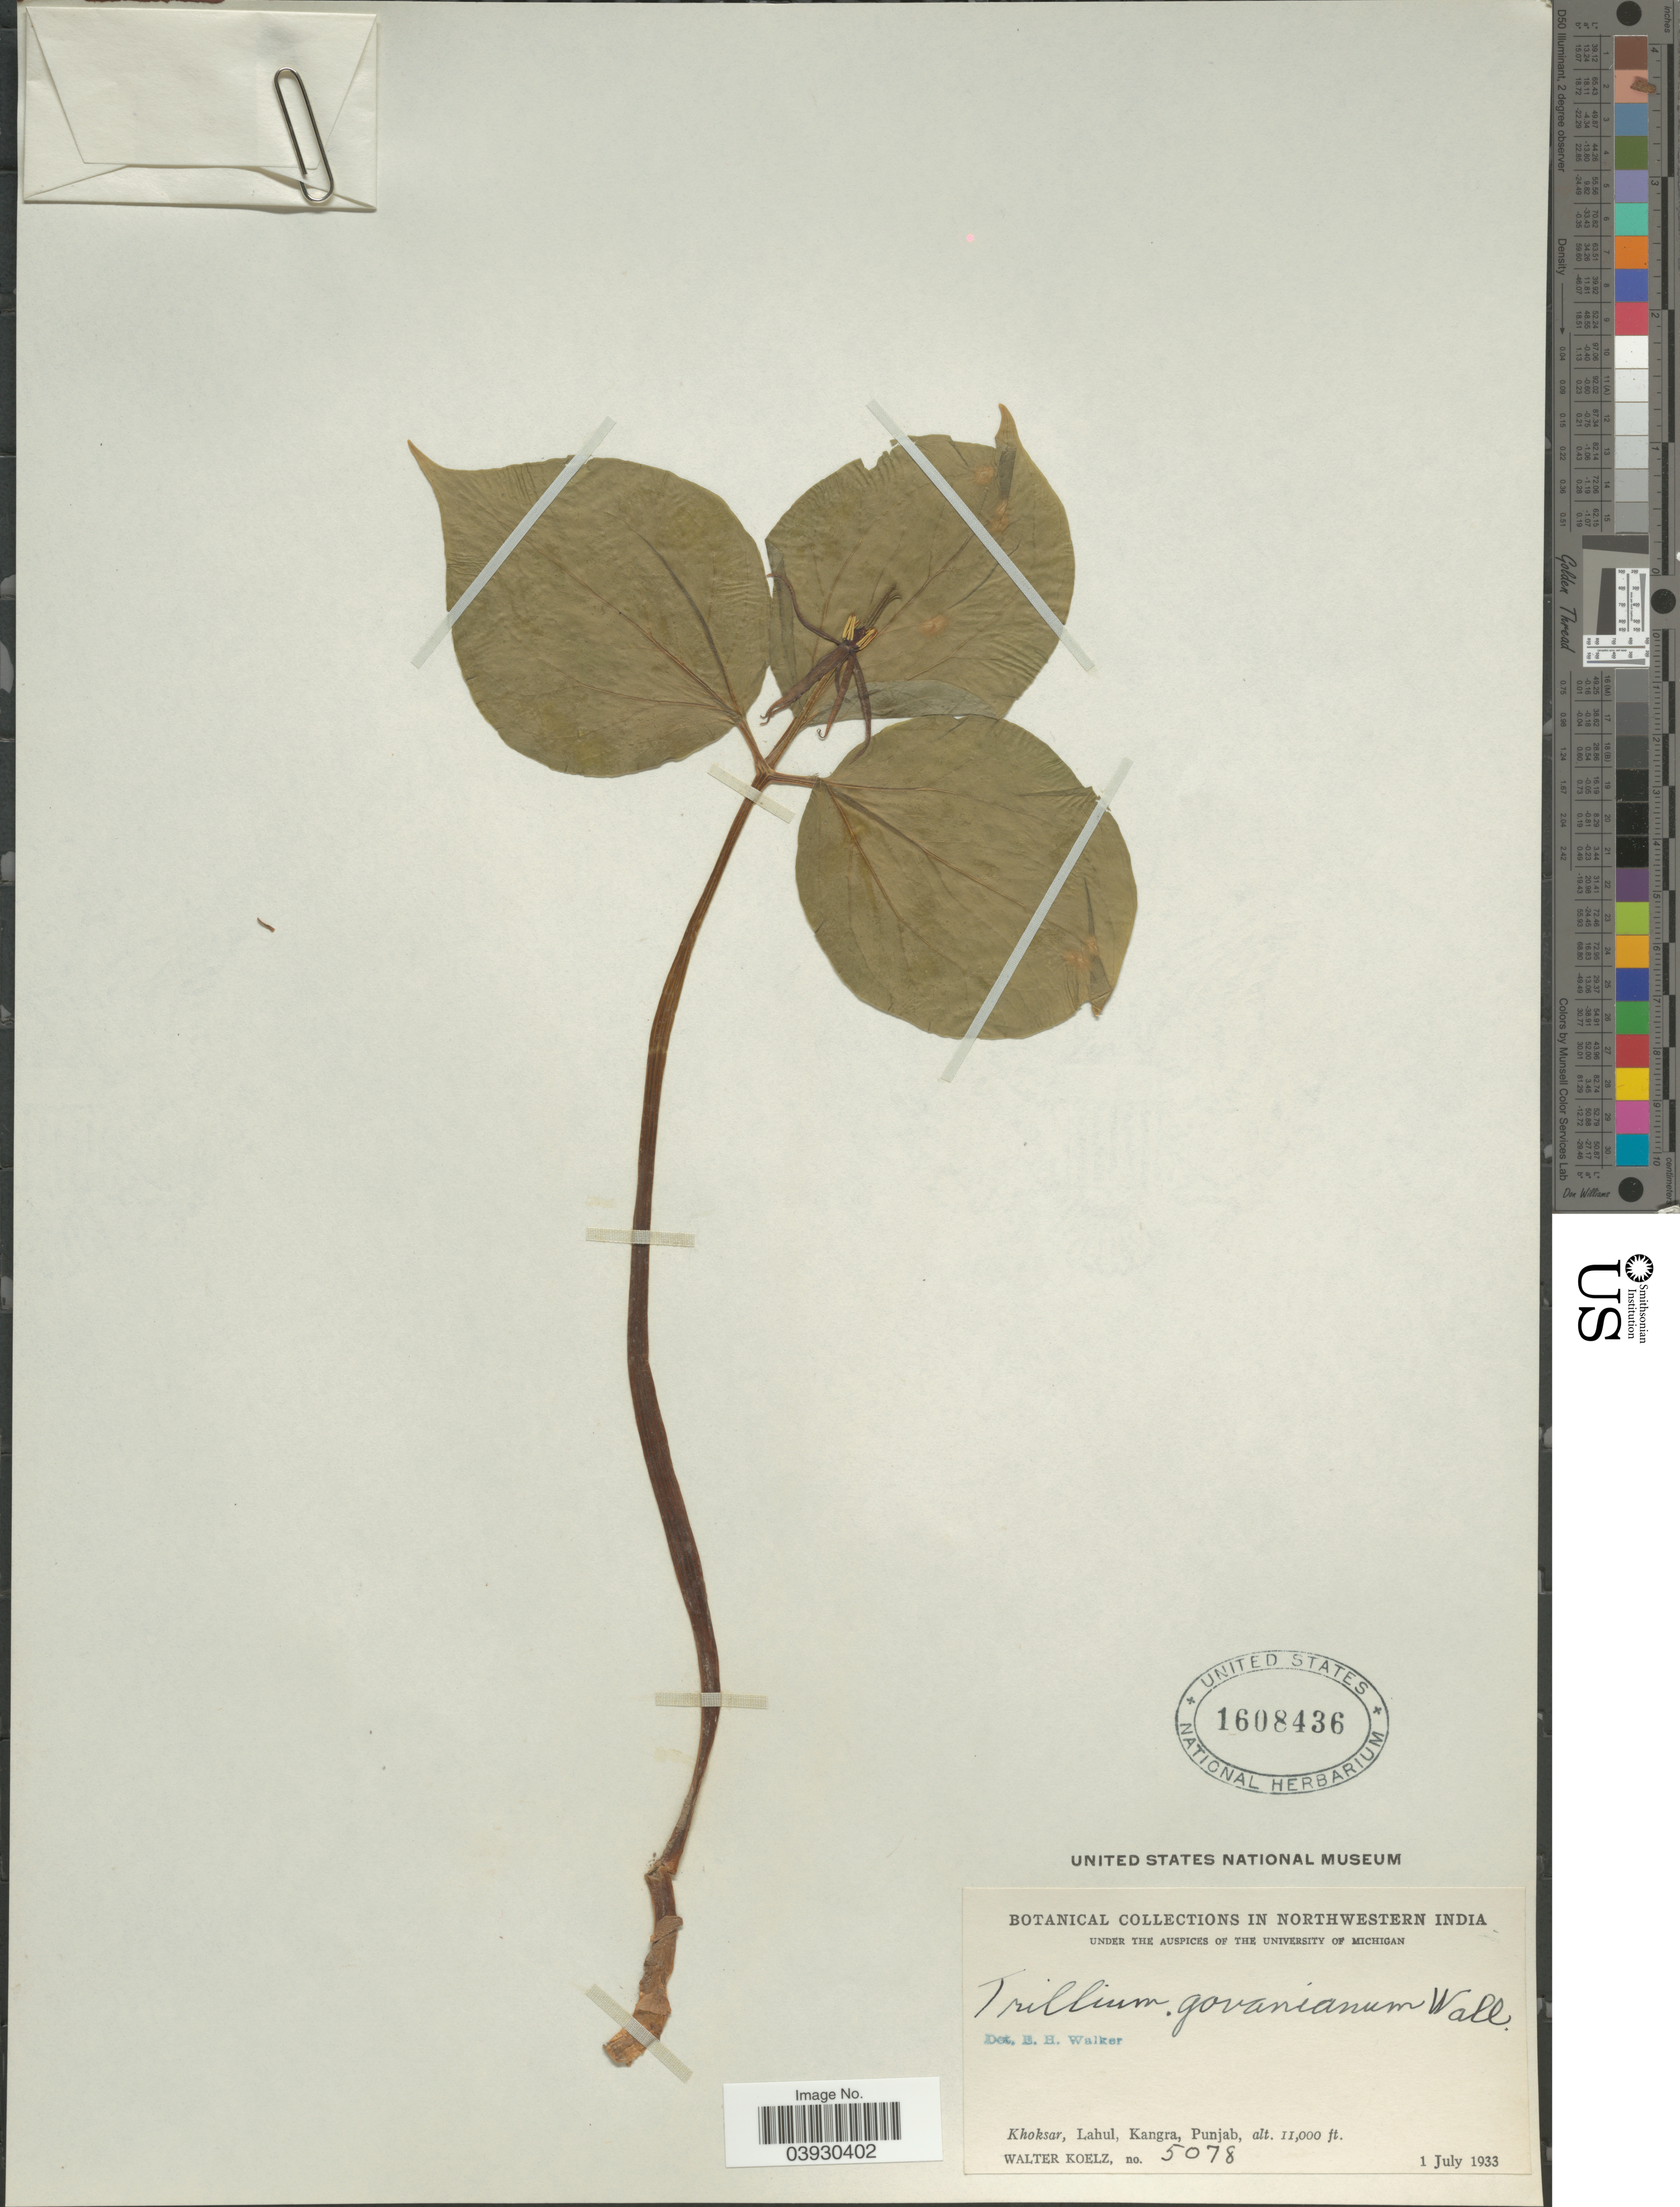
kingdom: Plantae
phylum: Tracheophyta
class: Liliopsida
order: Liliales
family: Melanthiaceae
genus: Trillium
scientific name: Trillium govanianum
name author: Wall. ex D. Don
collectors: W. N. Koelz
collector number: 5078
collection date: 1933-07-01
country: India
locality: Northwestern India. Khoksar, Lahul, Kangra.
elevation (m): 3353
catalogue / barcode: US 1608436